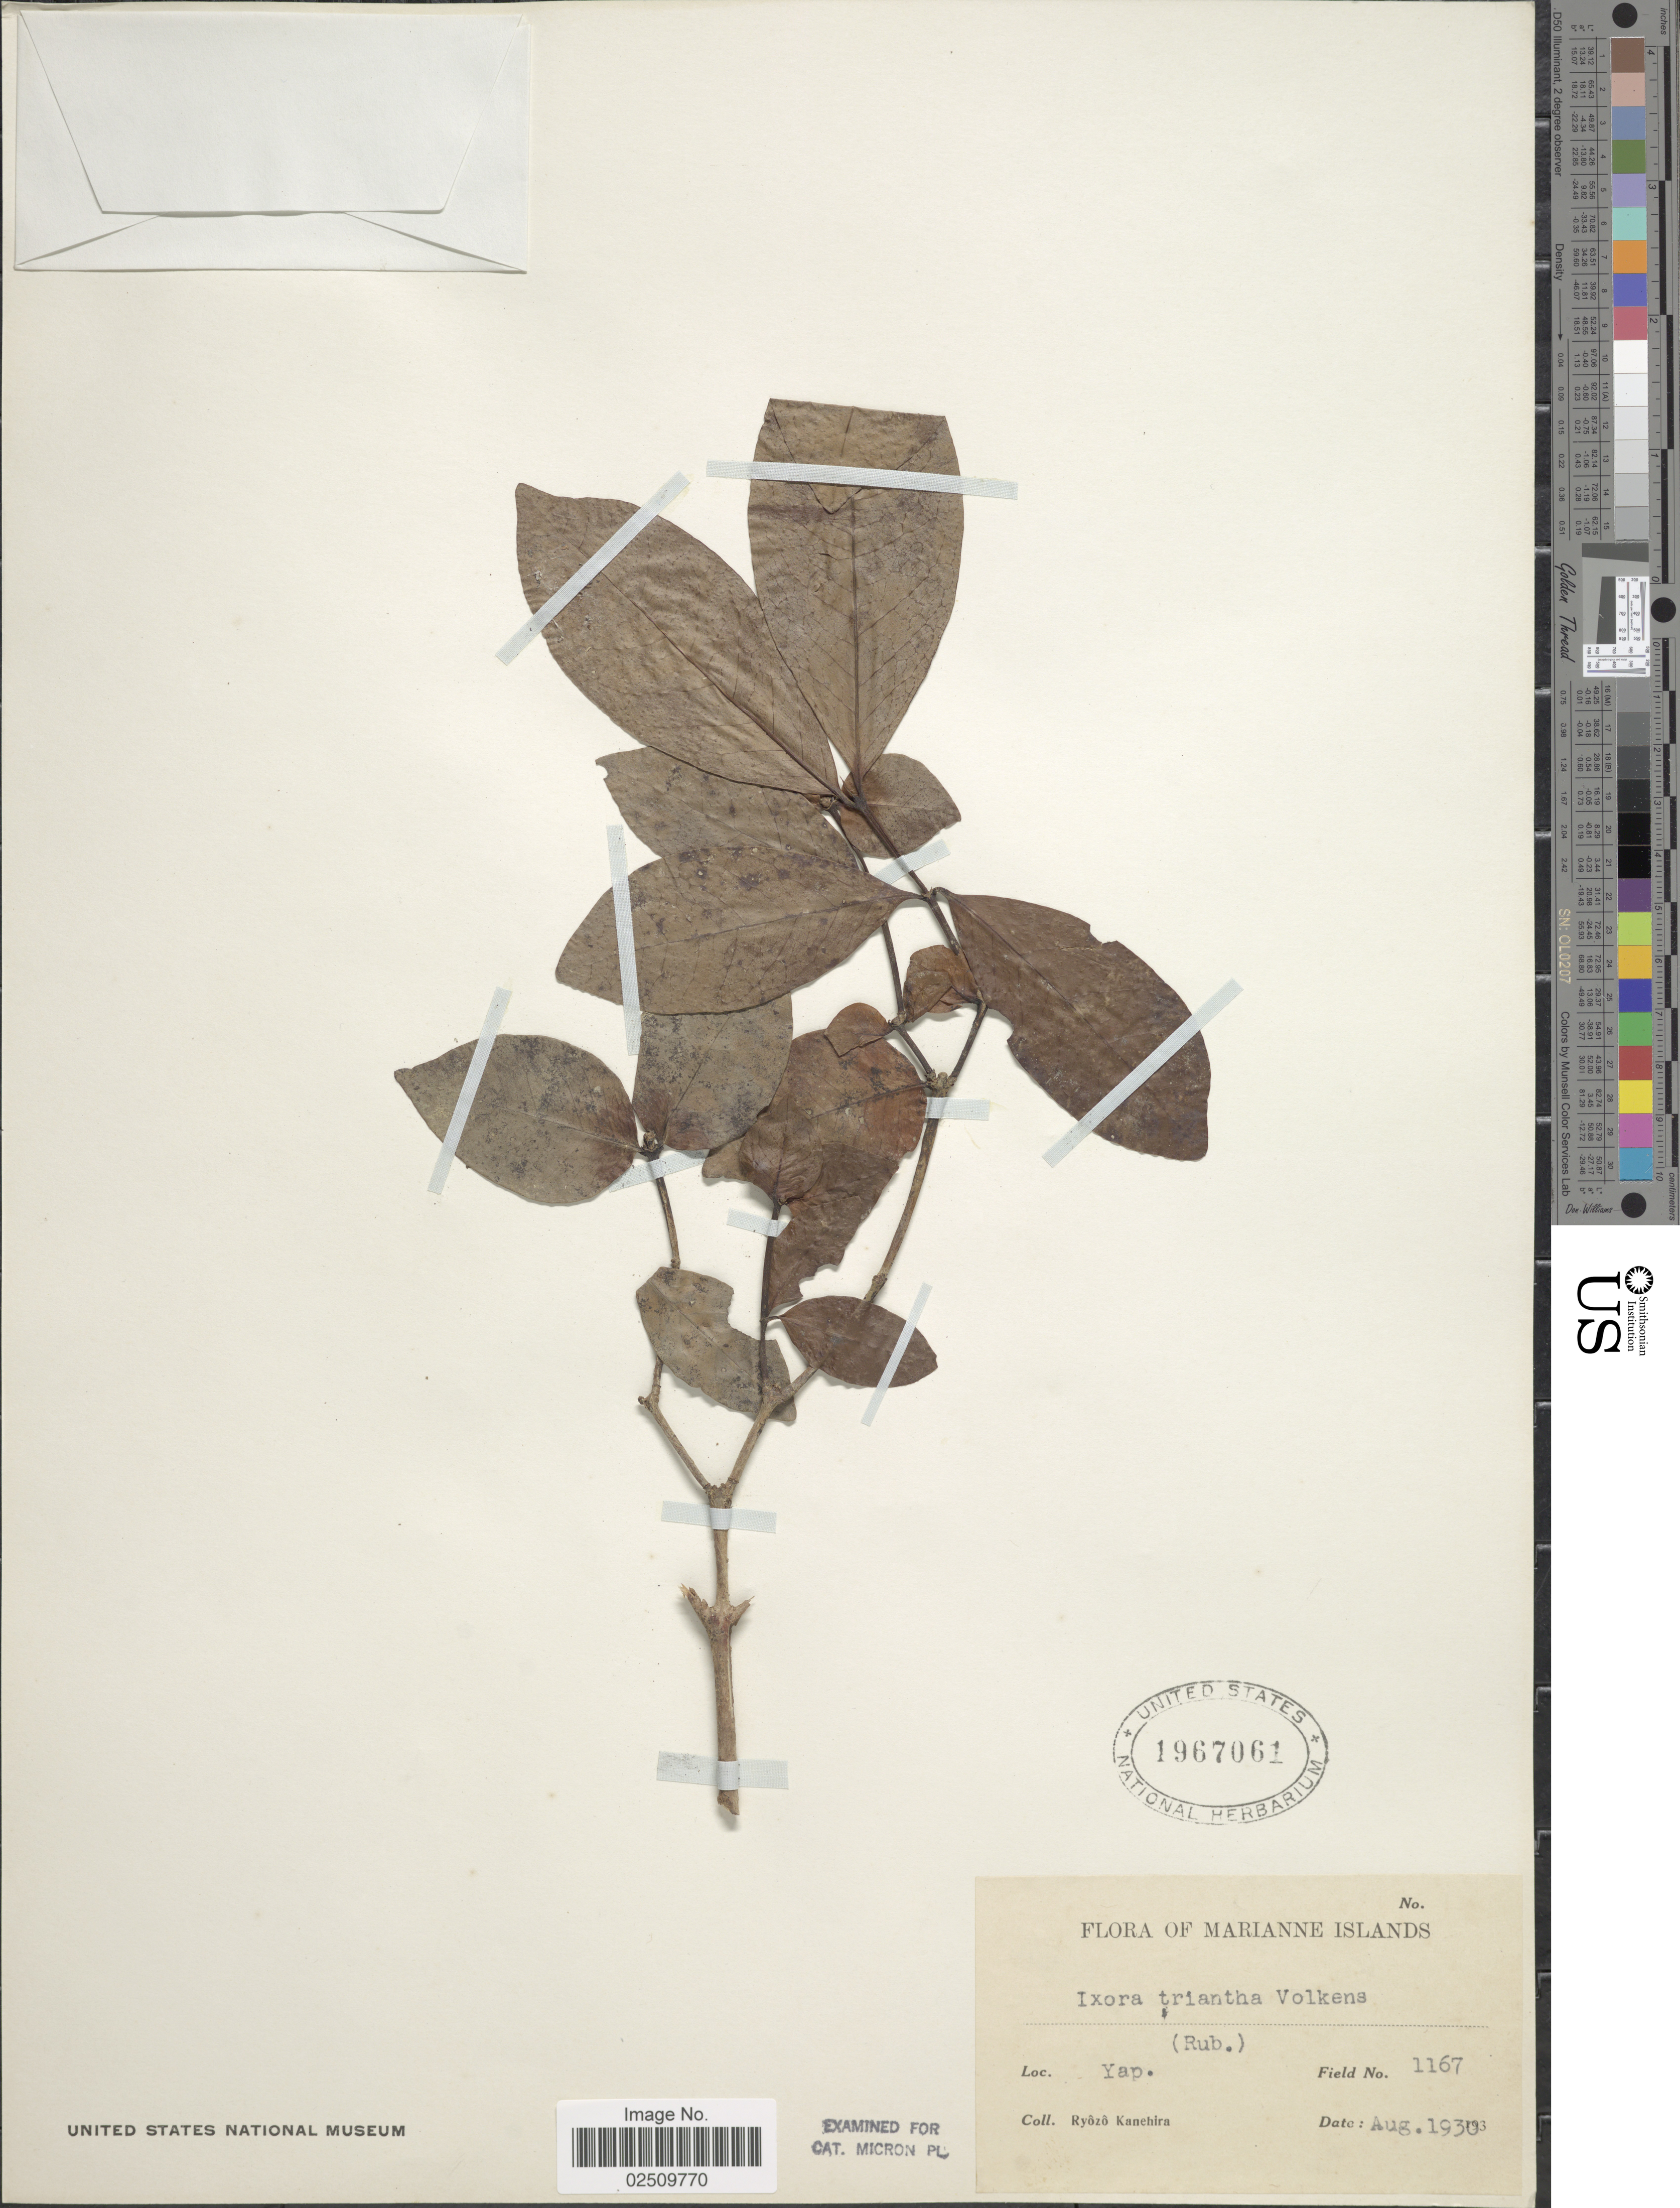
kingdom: Plantae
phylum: Tracheophyta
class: Magnoliopsida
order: Gentianales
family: Rubiaceae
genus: Ixora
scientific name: Ixora triantha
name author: Volkens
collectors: R. Kanehira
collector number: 1167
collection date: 1930-08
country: Micronesia, Federated States of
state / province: Yap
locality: Marianne Islands.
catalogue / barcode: US 1967061